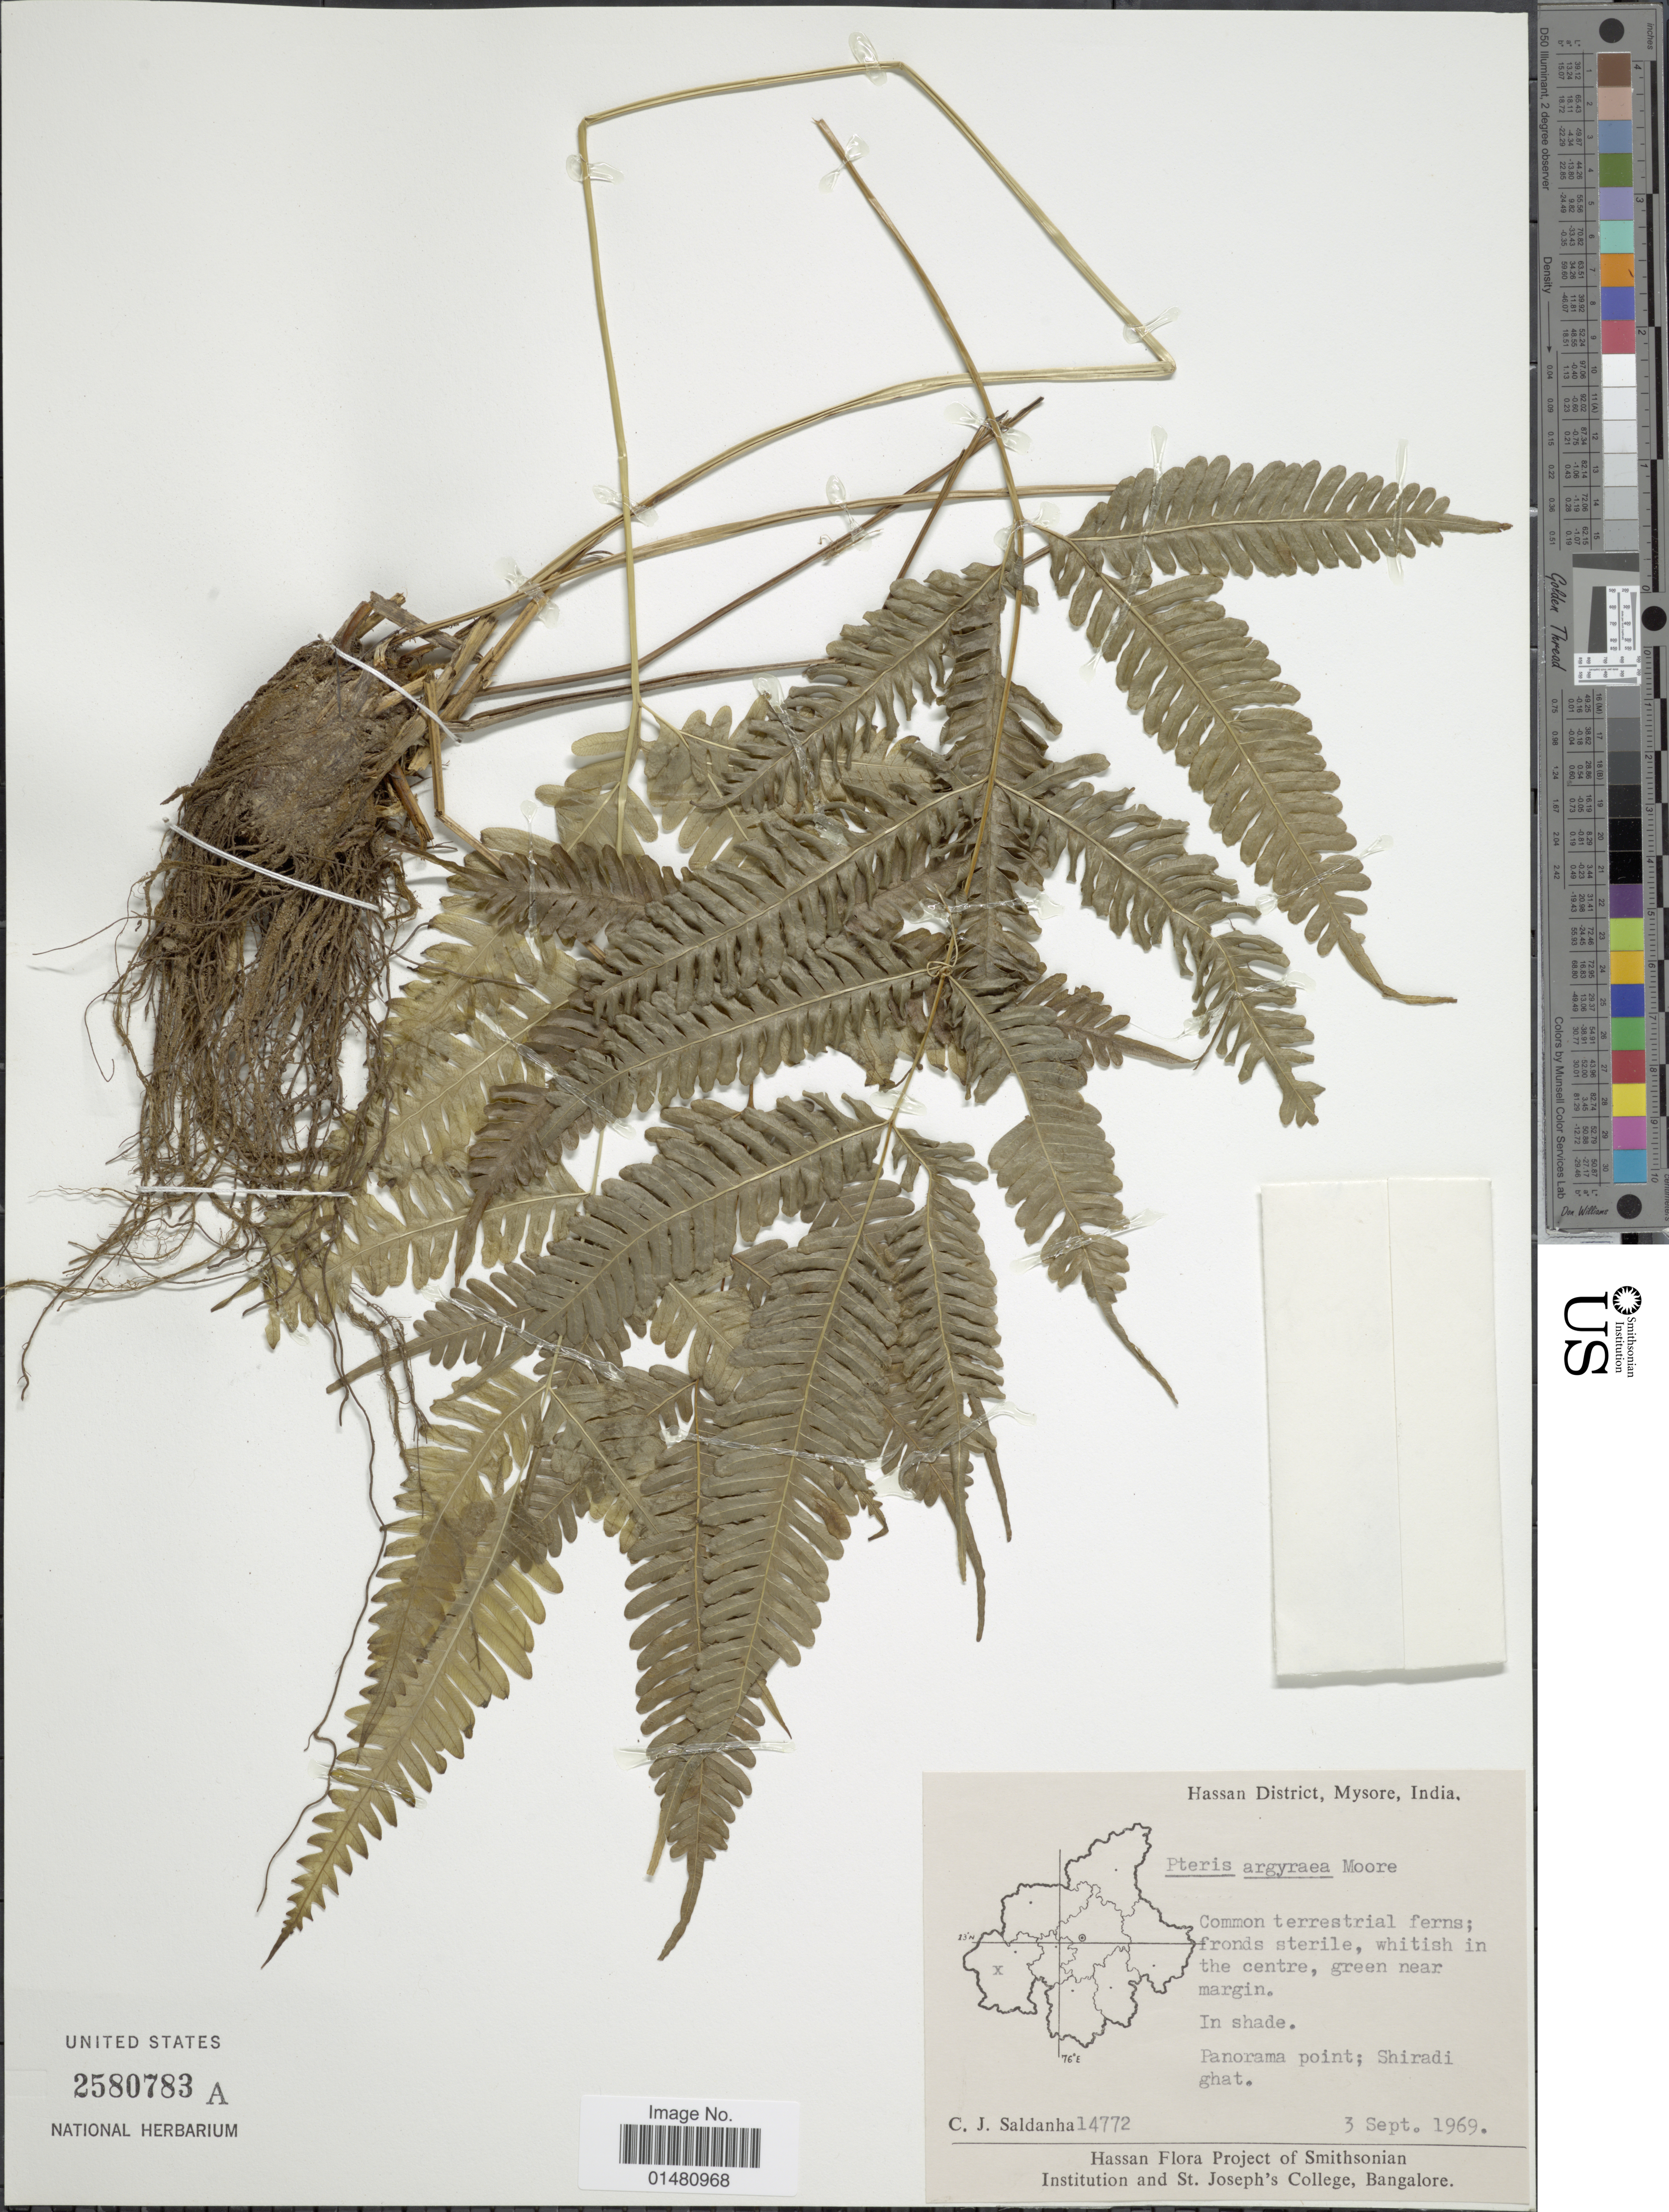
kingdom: Plantae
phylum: Tracheophyta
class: Polypodiopsida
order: Polypodiales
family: Pteridaceae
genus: Pteris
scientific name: Pteris quadriaurita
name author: Retz.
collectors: C. Saldanha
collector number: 14772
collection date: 1969-09-03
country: India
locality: Hassan District, Mysore. Panorama point; Shiradi ghat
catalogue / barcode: US 2580783A